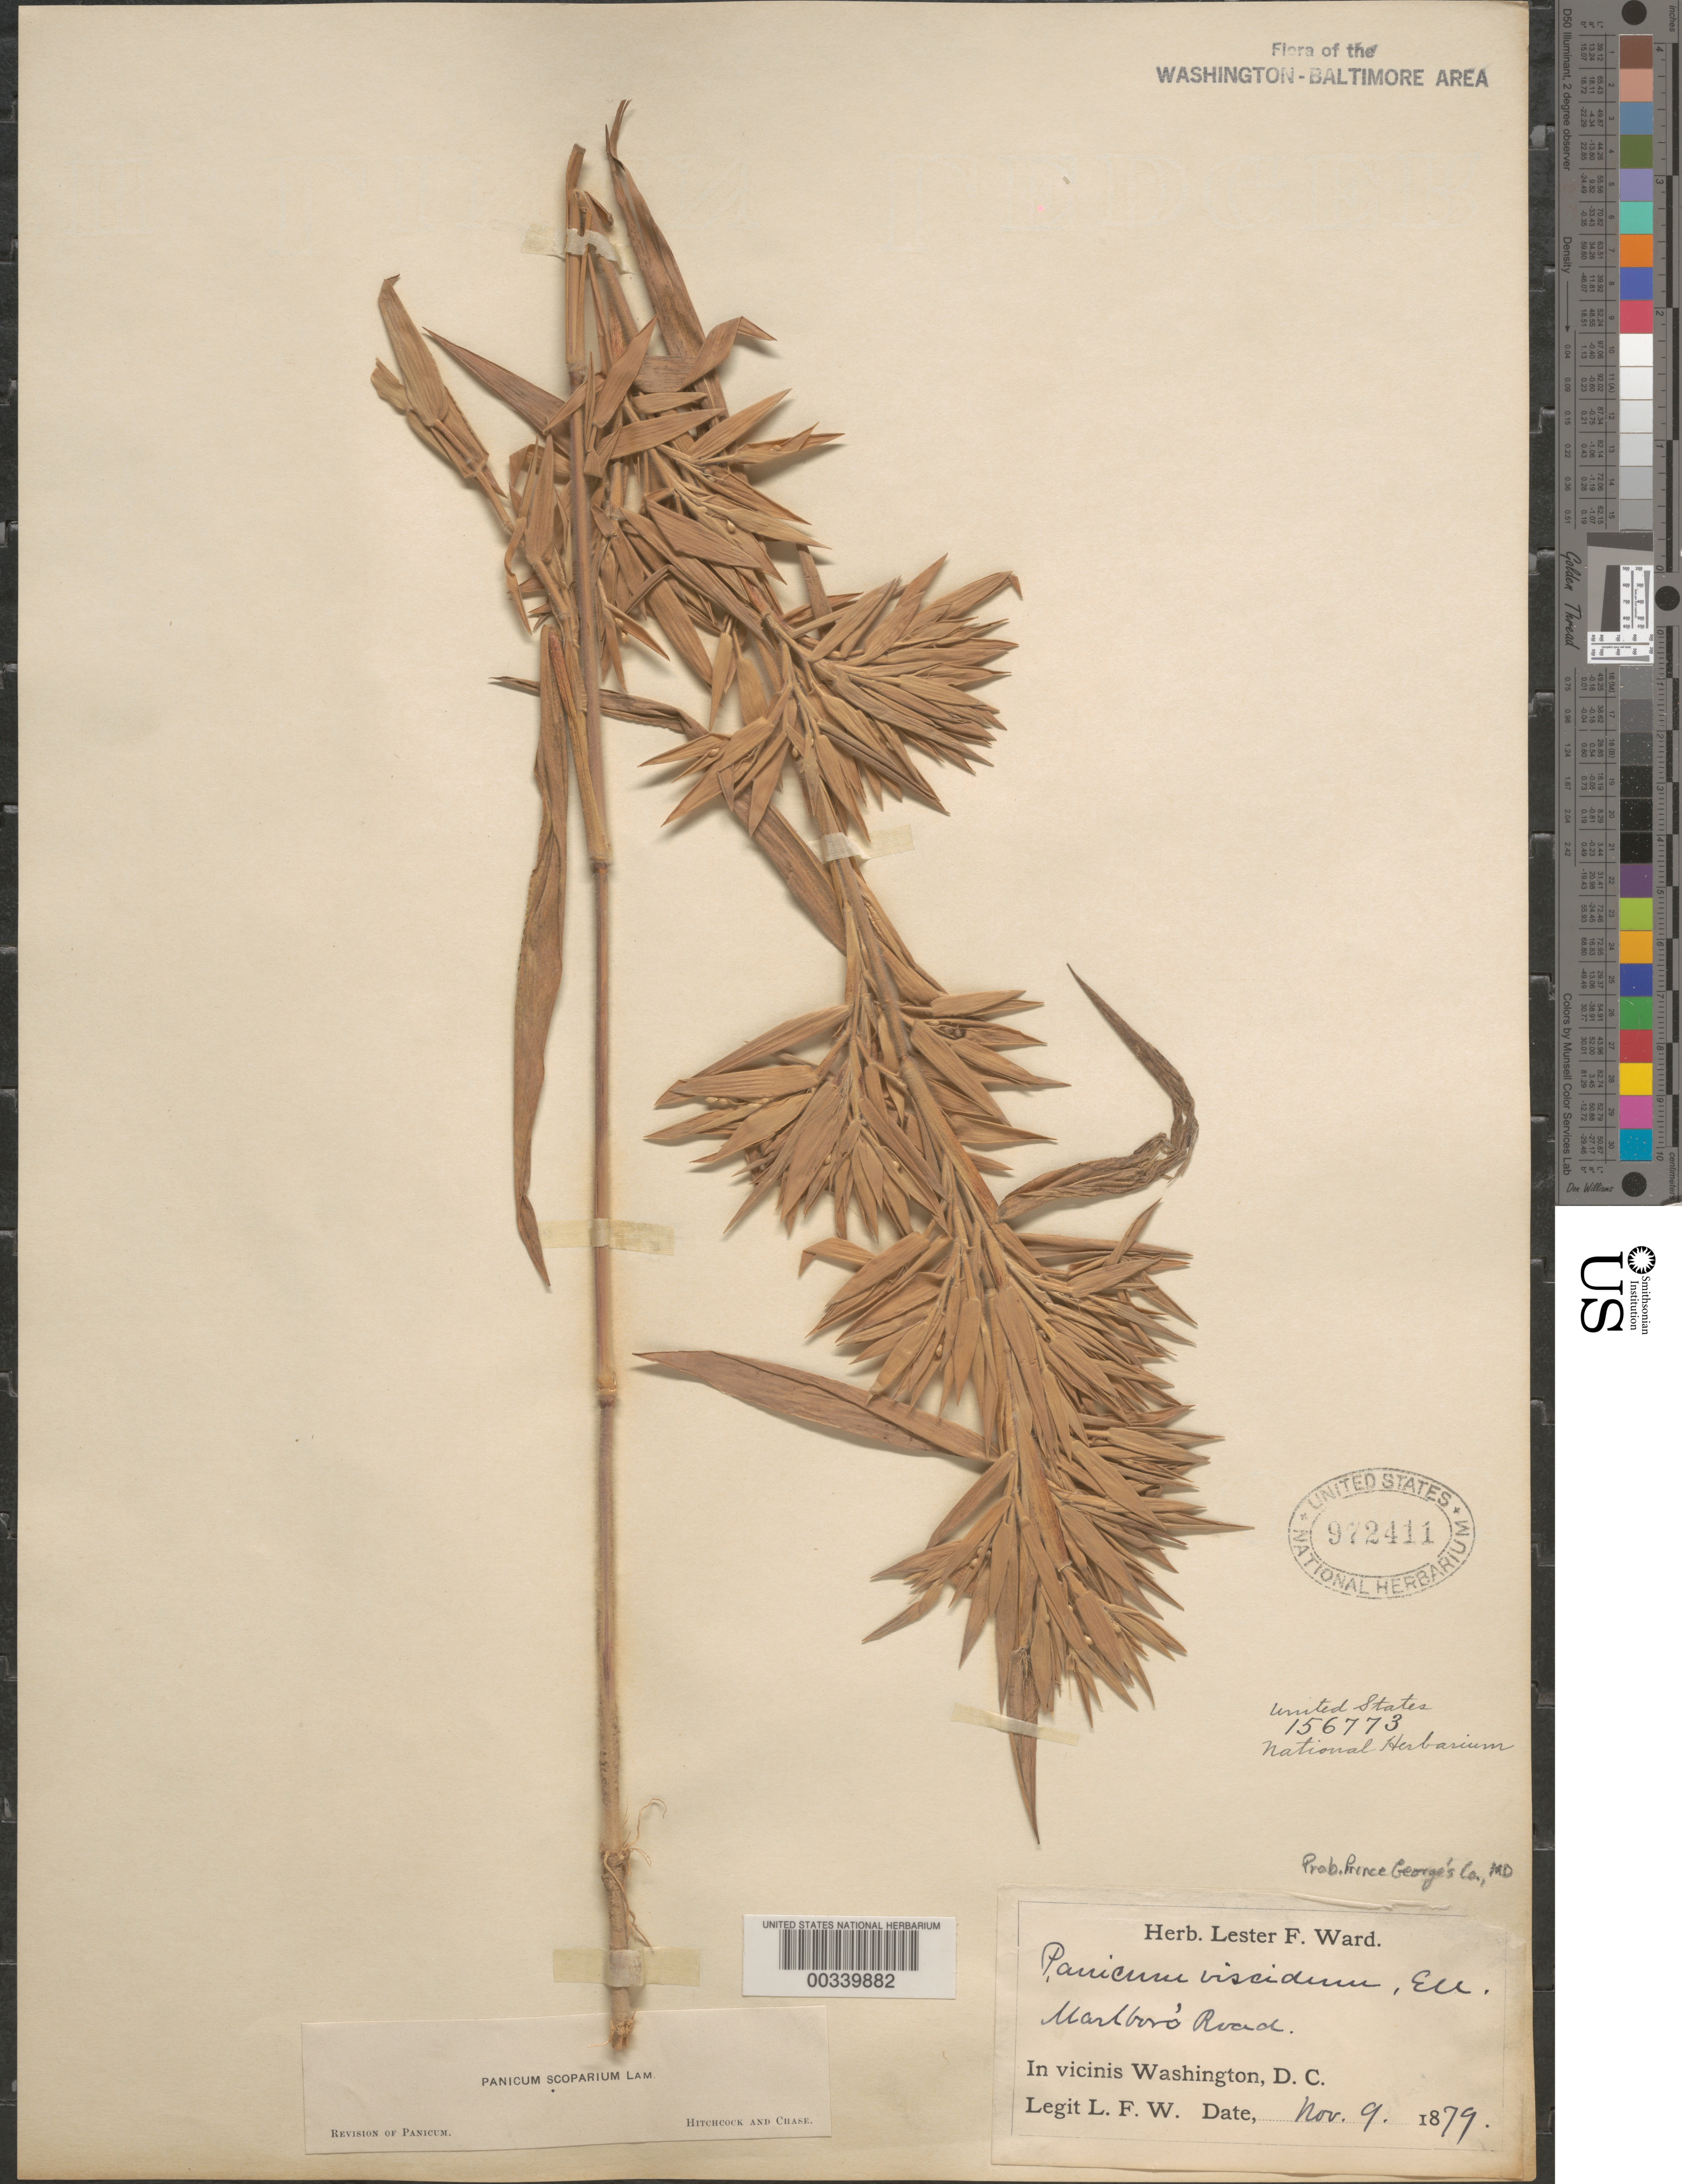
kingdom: Plantae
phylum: Tracheophyta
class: Liliopsida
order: Poales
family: Poaceae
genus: Dichanthelium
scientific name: Dichanthelium scoparium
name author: (Lam.) Gould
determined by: Hitchcock, A. S.; Chase, [M.] A.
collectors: L. F. Ward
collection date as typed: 09 Nov 1879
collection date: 1879-11-09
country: United States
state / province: District of Columbia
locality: Marlboro road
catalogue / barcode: US 972411